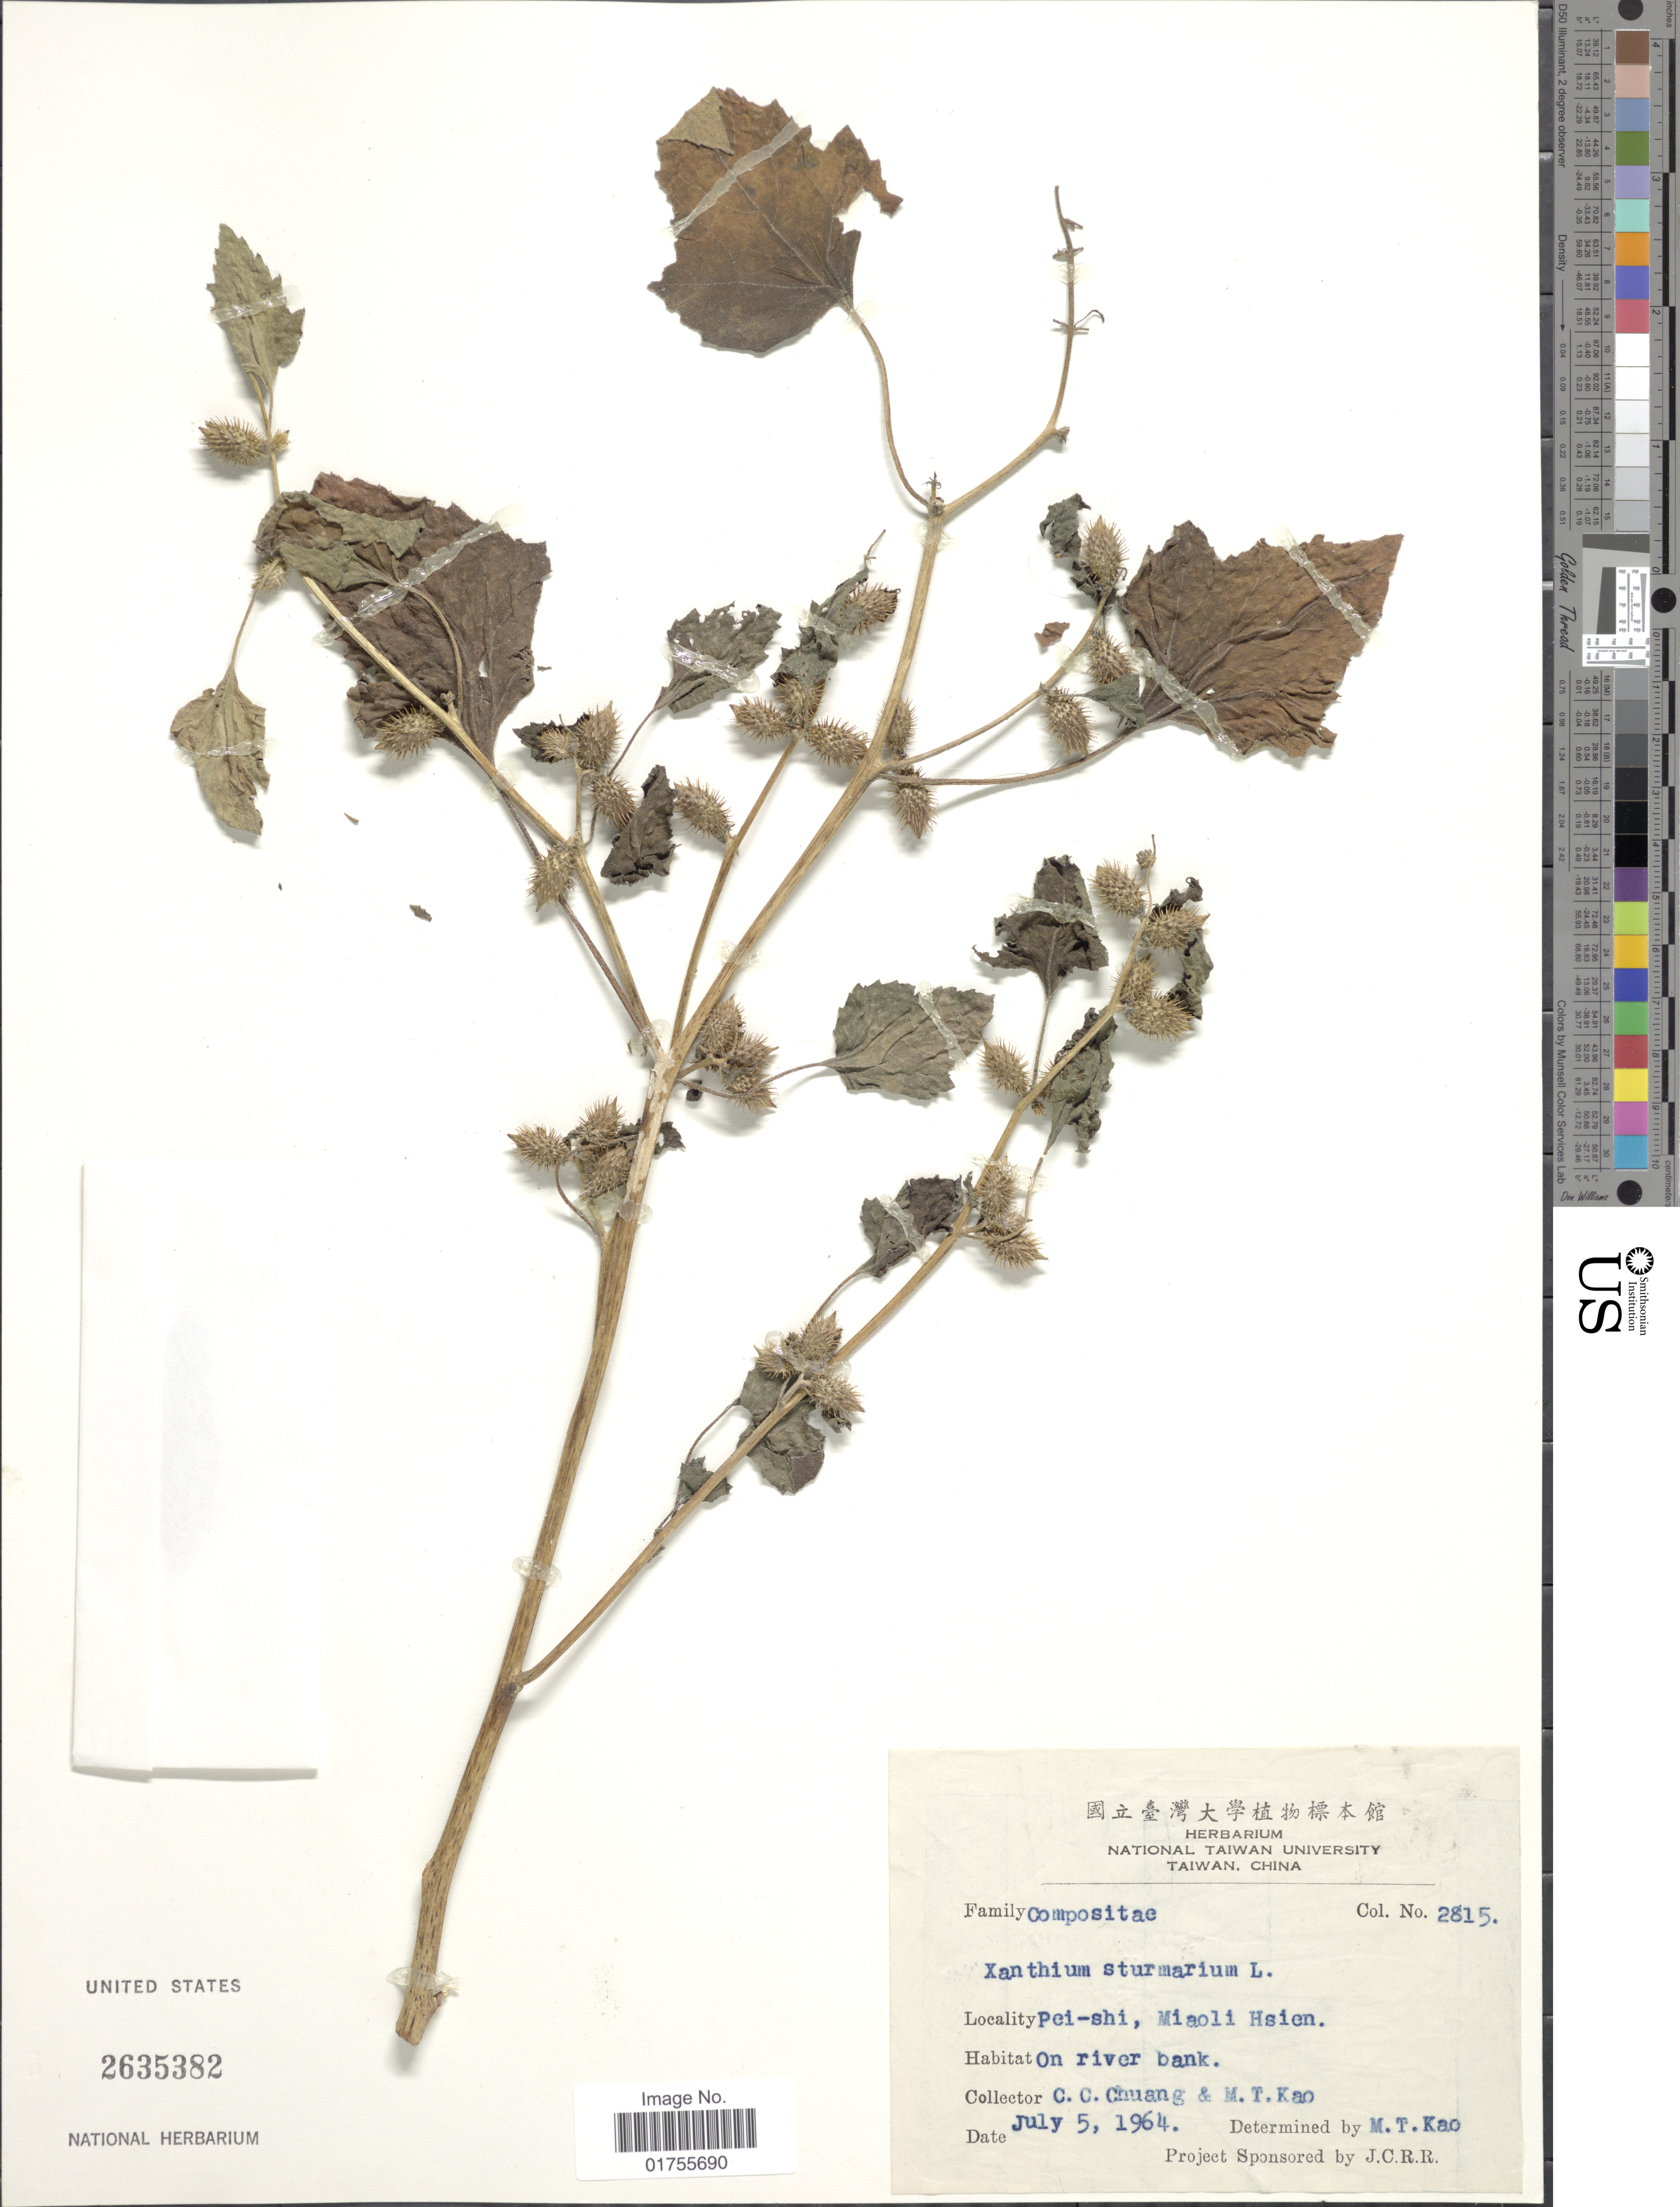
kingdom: Plantae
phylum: Tracheophyta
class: Magnoliopsida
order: Asterales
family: Asteraceae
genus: Xanthium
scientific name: Xanthium strumarium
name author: L.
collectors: C. C. Chuang & M. T. Kao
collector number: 2815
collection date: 1964-07-05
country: Taiwan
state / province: Miaoli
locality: Pei-shi, Miaoli Hsien, On river bank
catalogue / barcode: US 2635382